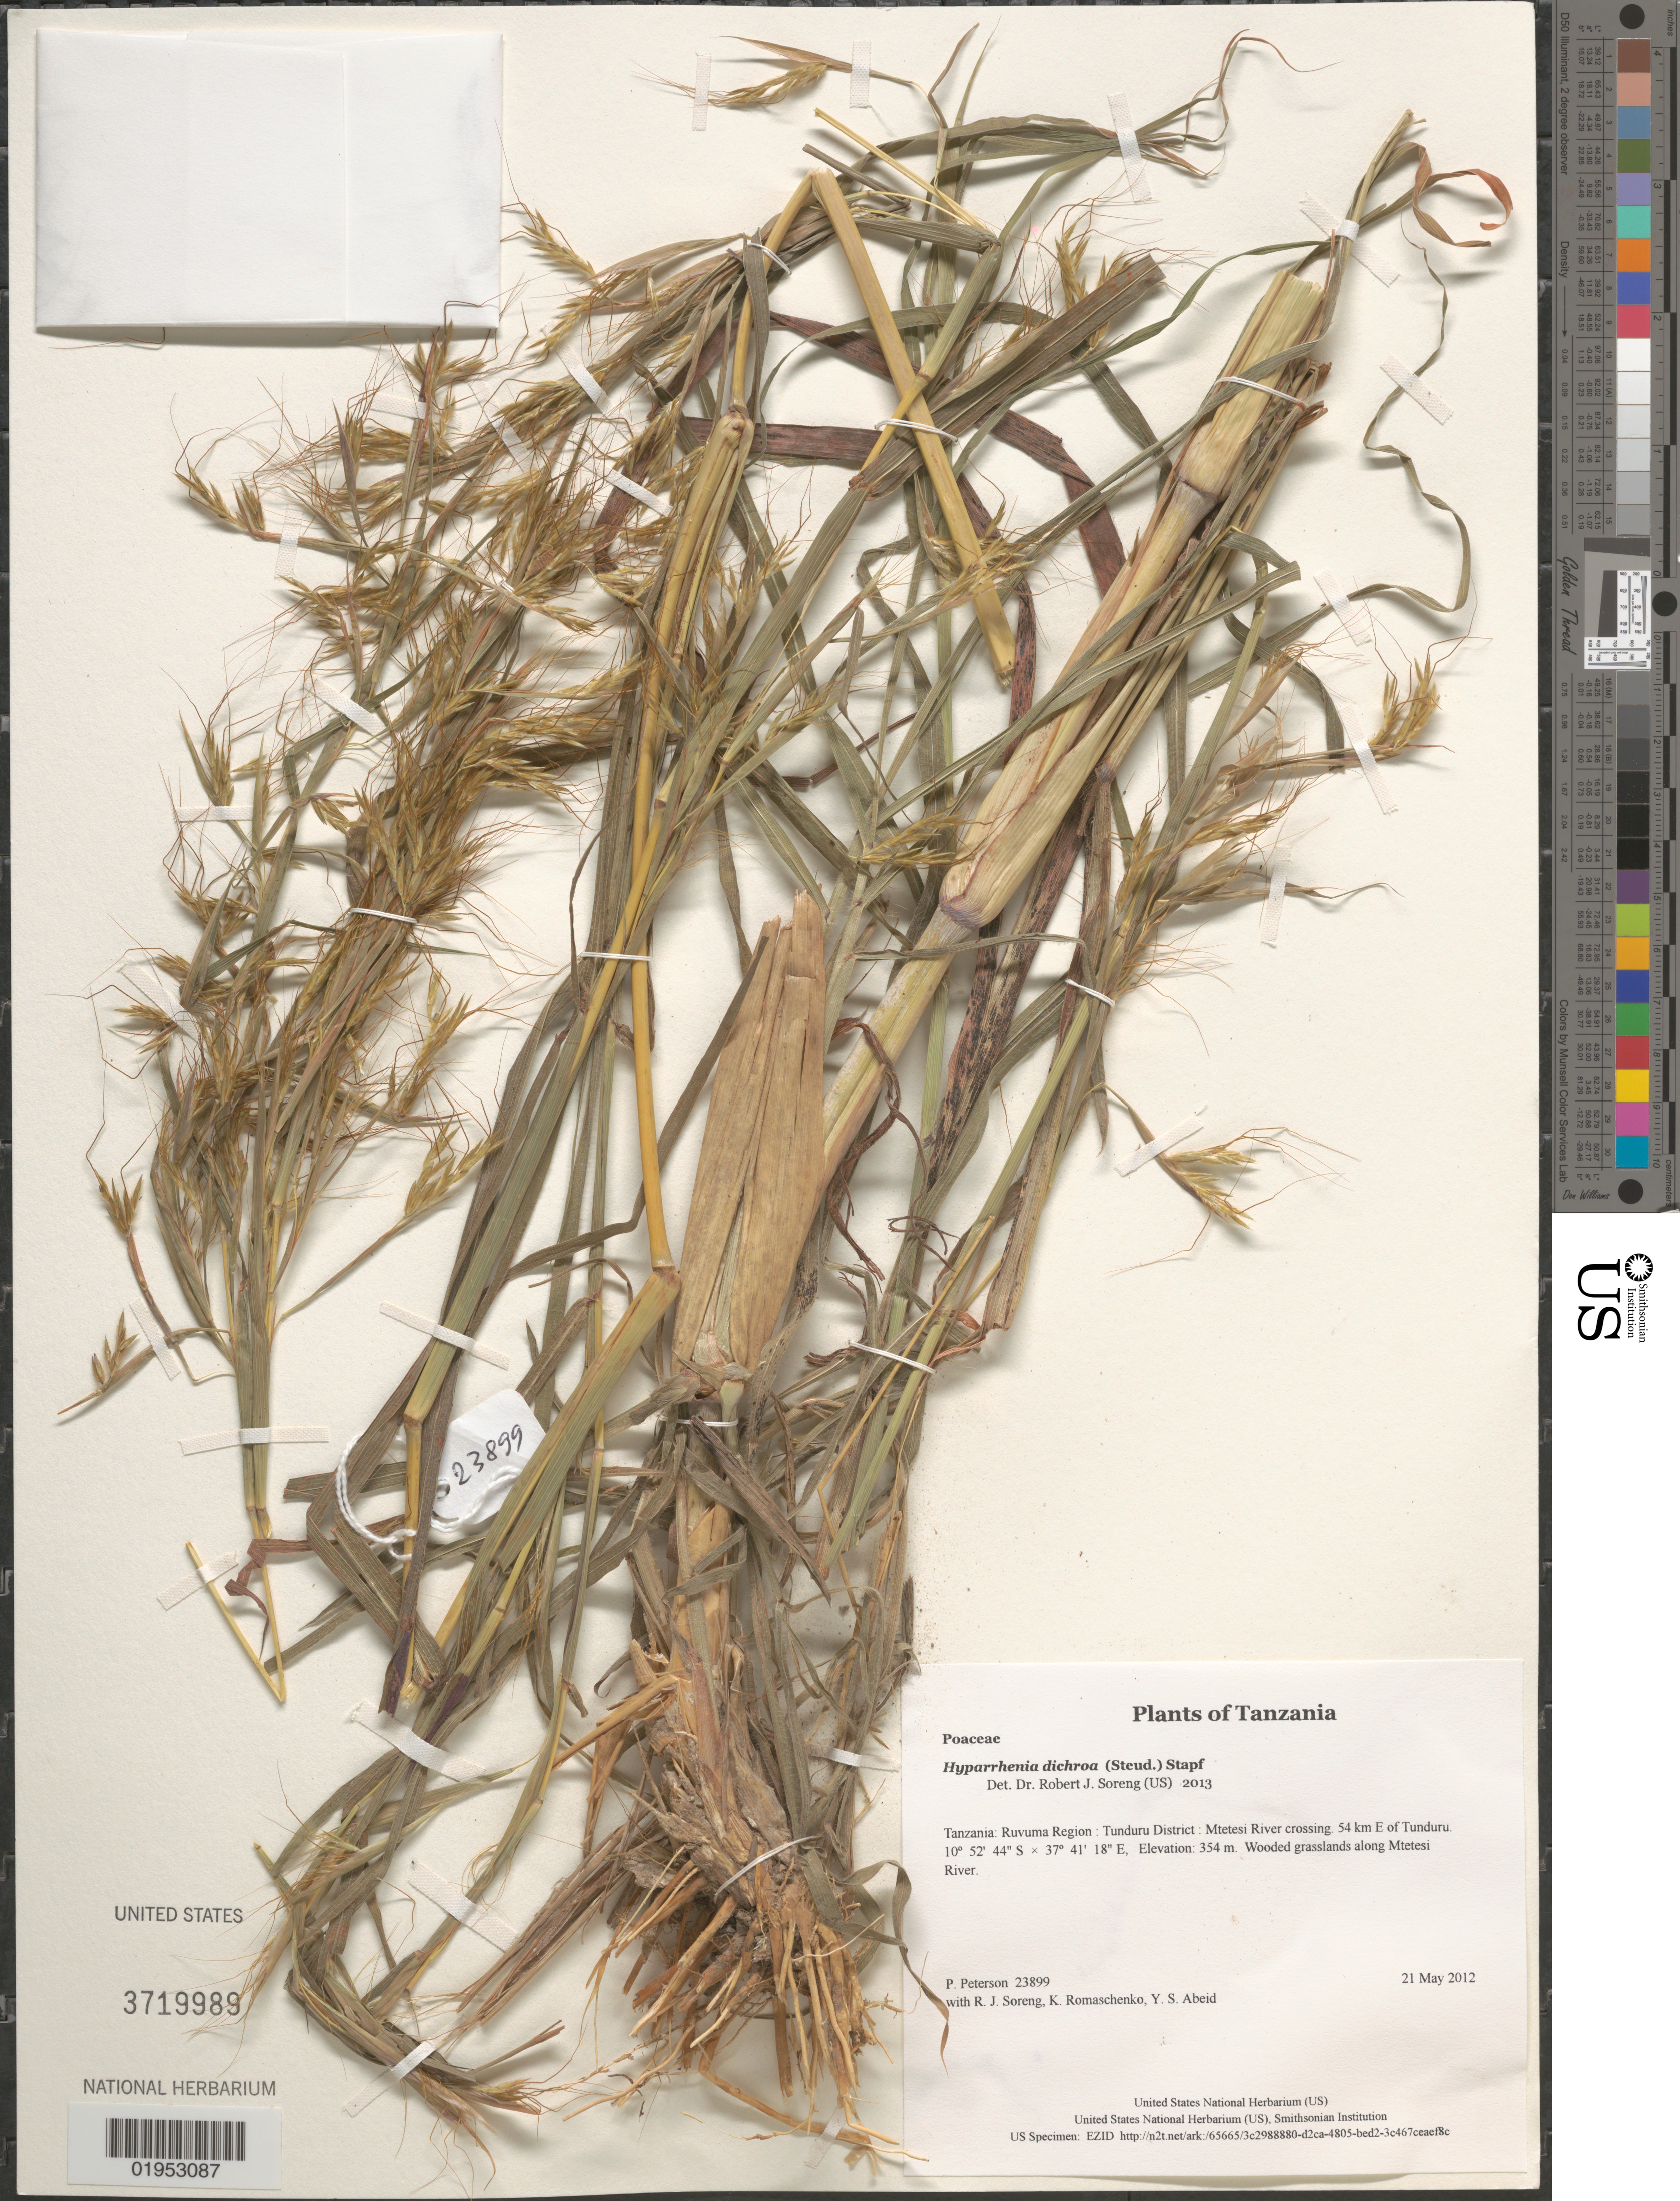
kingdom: Plantae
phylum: Tracheophyta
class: Liliopsida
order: Poales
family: Poaceae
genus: Hyparrhenia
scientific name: Hyparrhenia dichroa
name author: (Steud.) Stapf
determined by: Soreng, Robert J., Research Associate (BOT), Smithsonian Institution - National Museum of Natural History (UNITED STATES)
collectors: P. M. Peterson, R. J. Soreng, K. Romaschenko & Y. Abeid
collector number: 23899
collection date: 2012-05-21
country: Tanzania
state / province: Ruvuma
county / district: Tunduru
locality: Mtetesi River crossing. 54 km E of Tunduru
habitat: Wooded grasslands along Mtetesi River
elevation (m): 354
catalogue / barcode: US 3719989